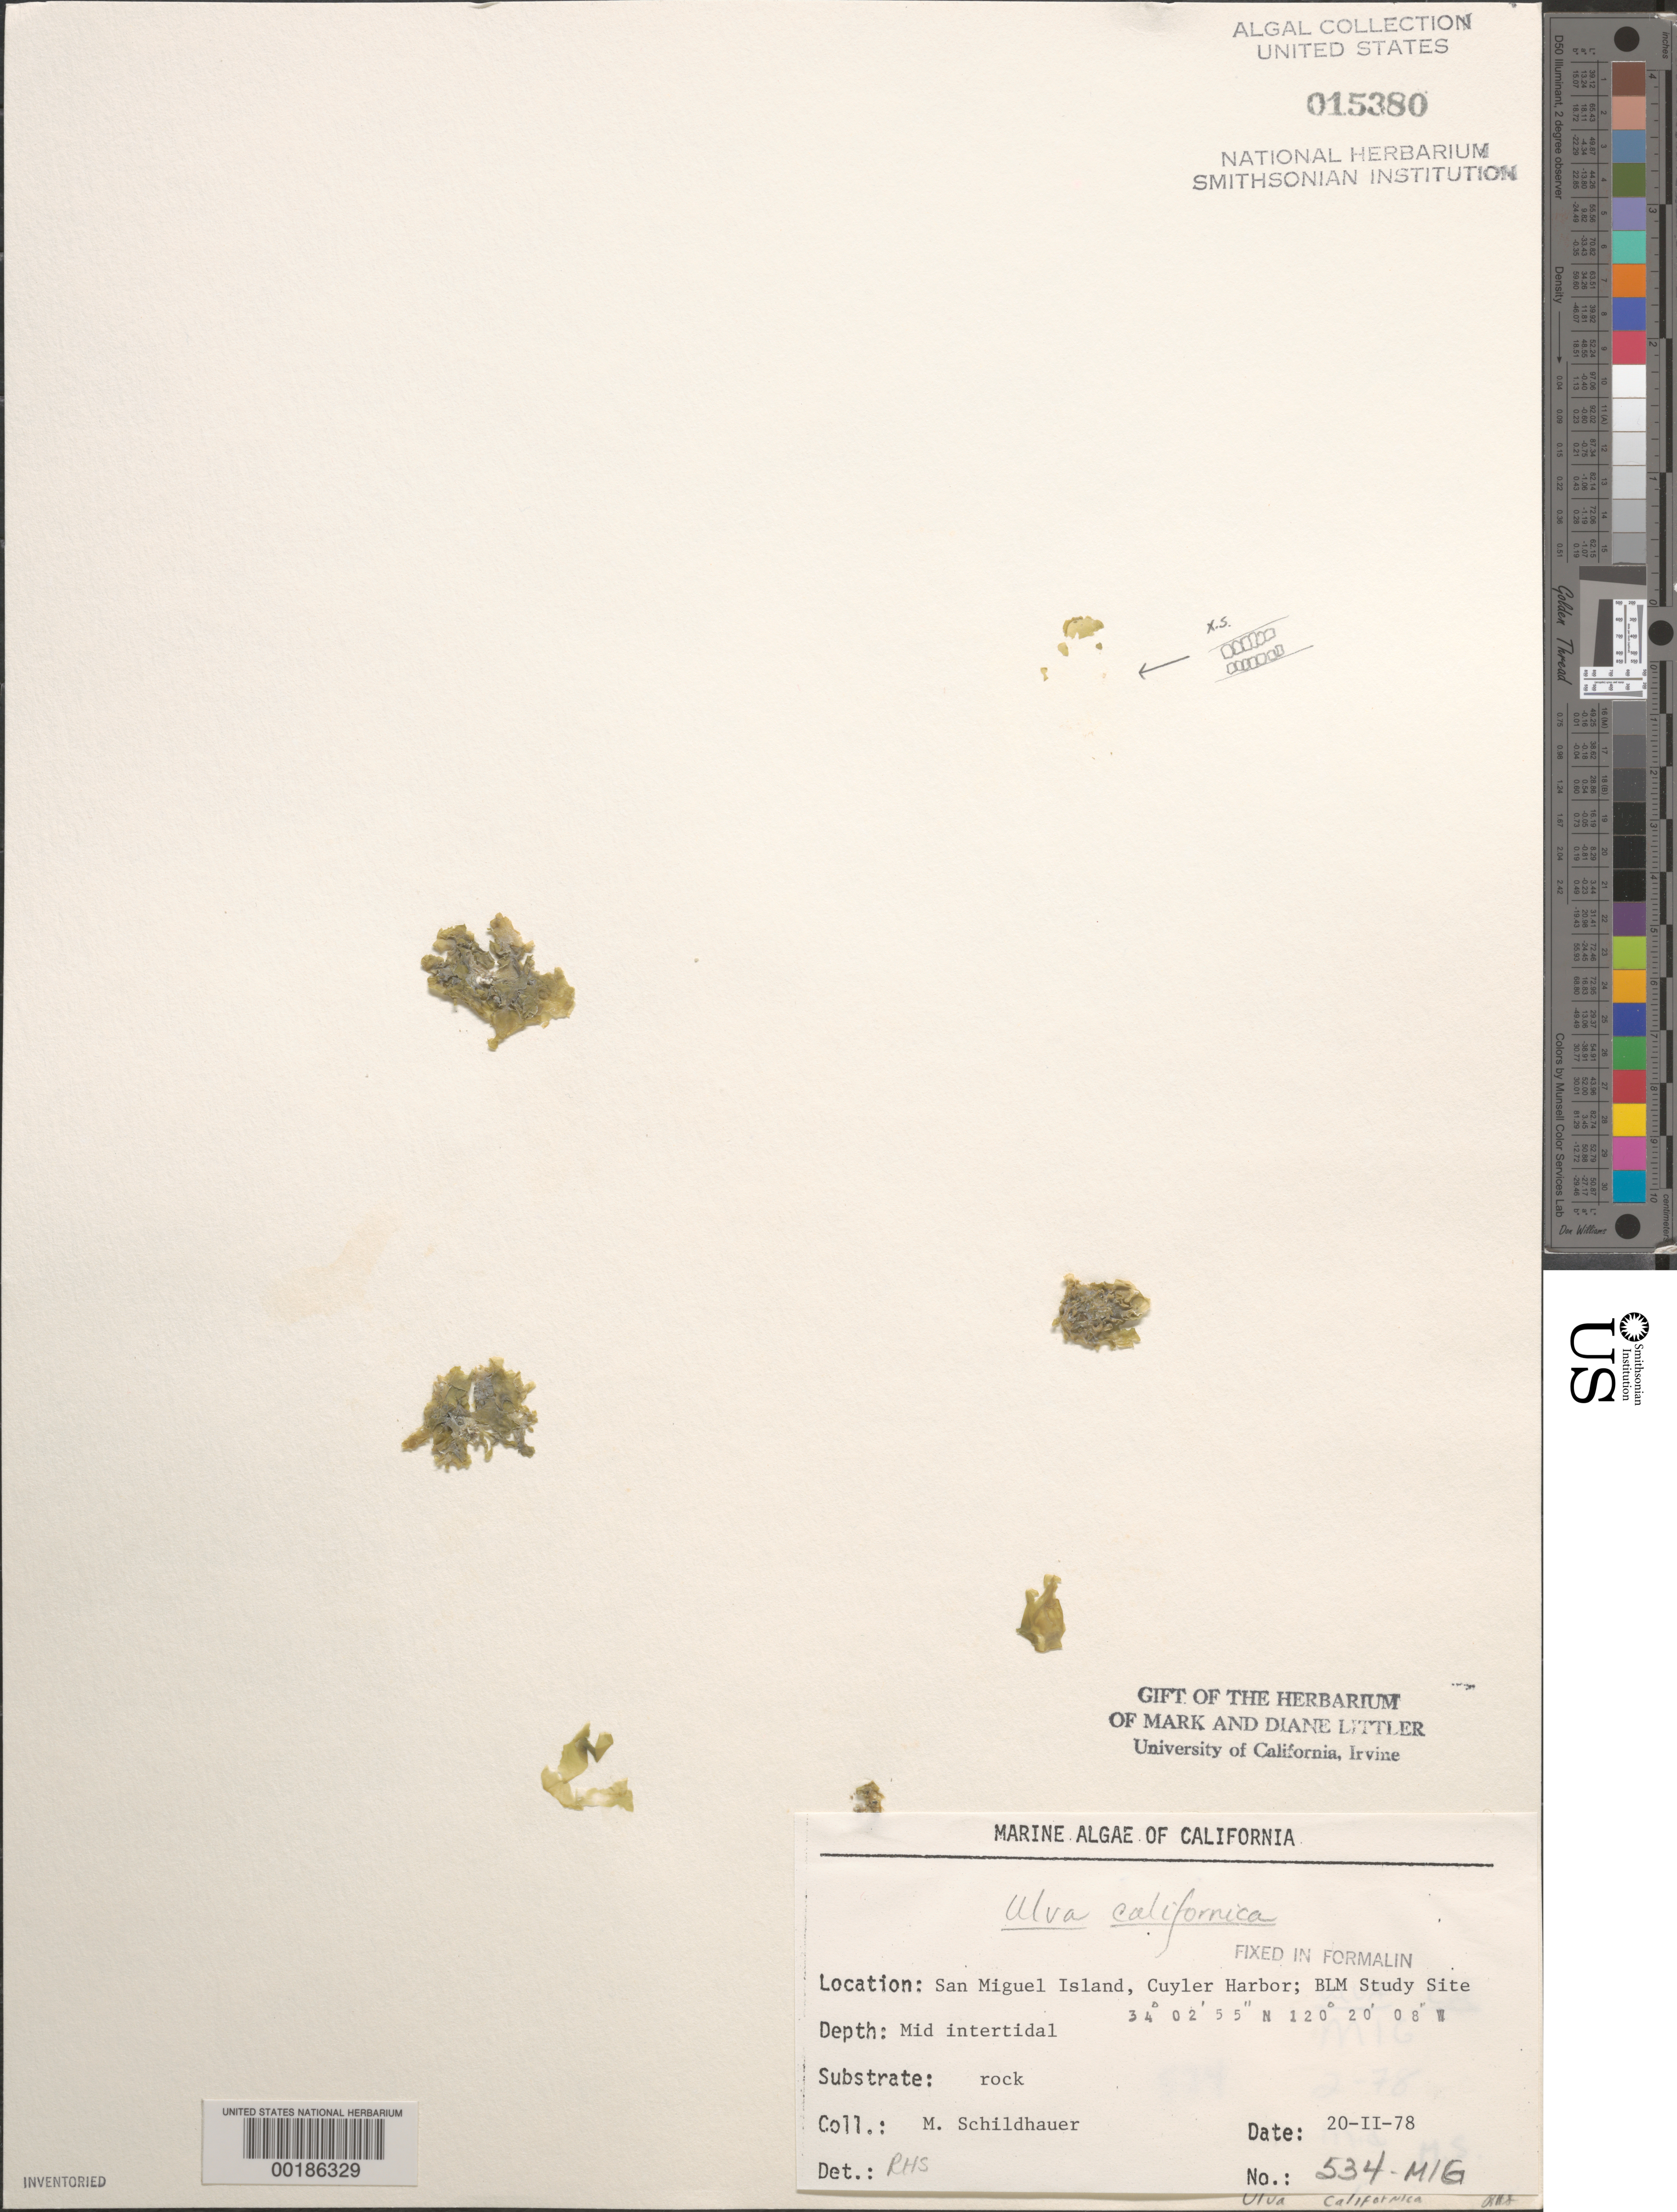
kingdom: Plantae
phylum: Chlorophyta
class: Ulvophyceae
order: Ulvales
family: Ulvaceae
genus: Ulva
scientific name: Ulva californica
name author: N.Wille in Collins et al.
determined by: Sims, Robert H.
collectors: M. Schildhauer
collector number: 534-mig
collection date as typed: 20 Feb 1978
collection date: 1978-02-20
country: United States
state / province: California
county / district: Santa Barbara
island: San Miguel Island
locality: Cuyler Harbor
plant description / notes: BLM-SOCALBIGHT Rocky Intertidal Survey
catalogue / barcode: US 15380